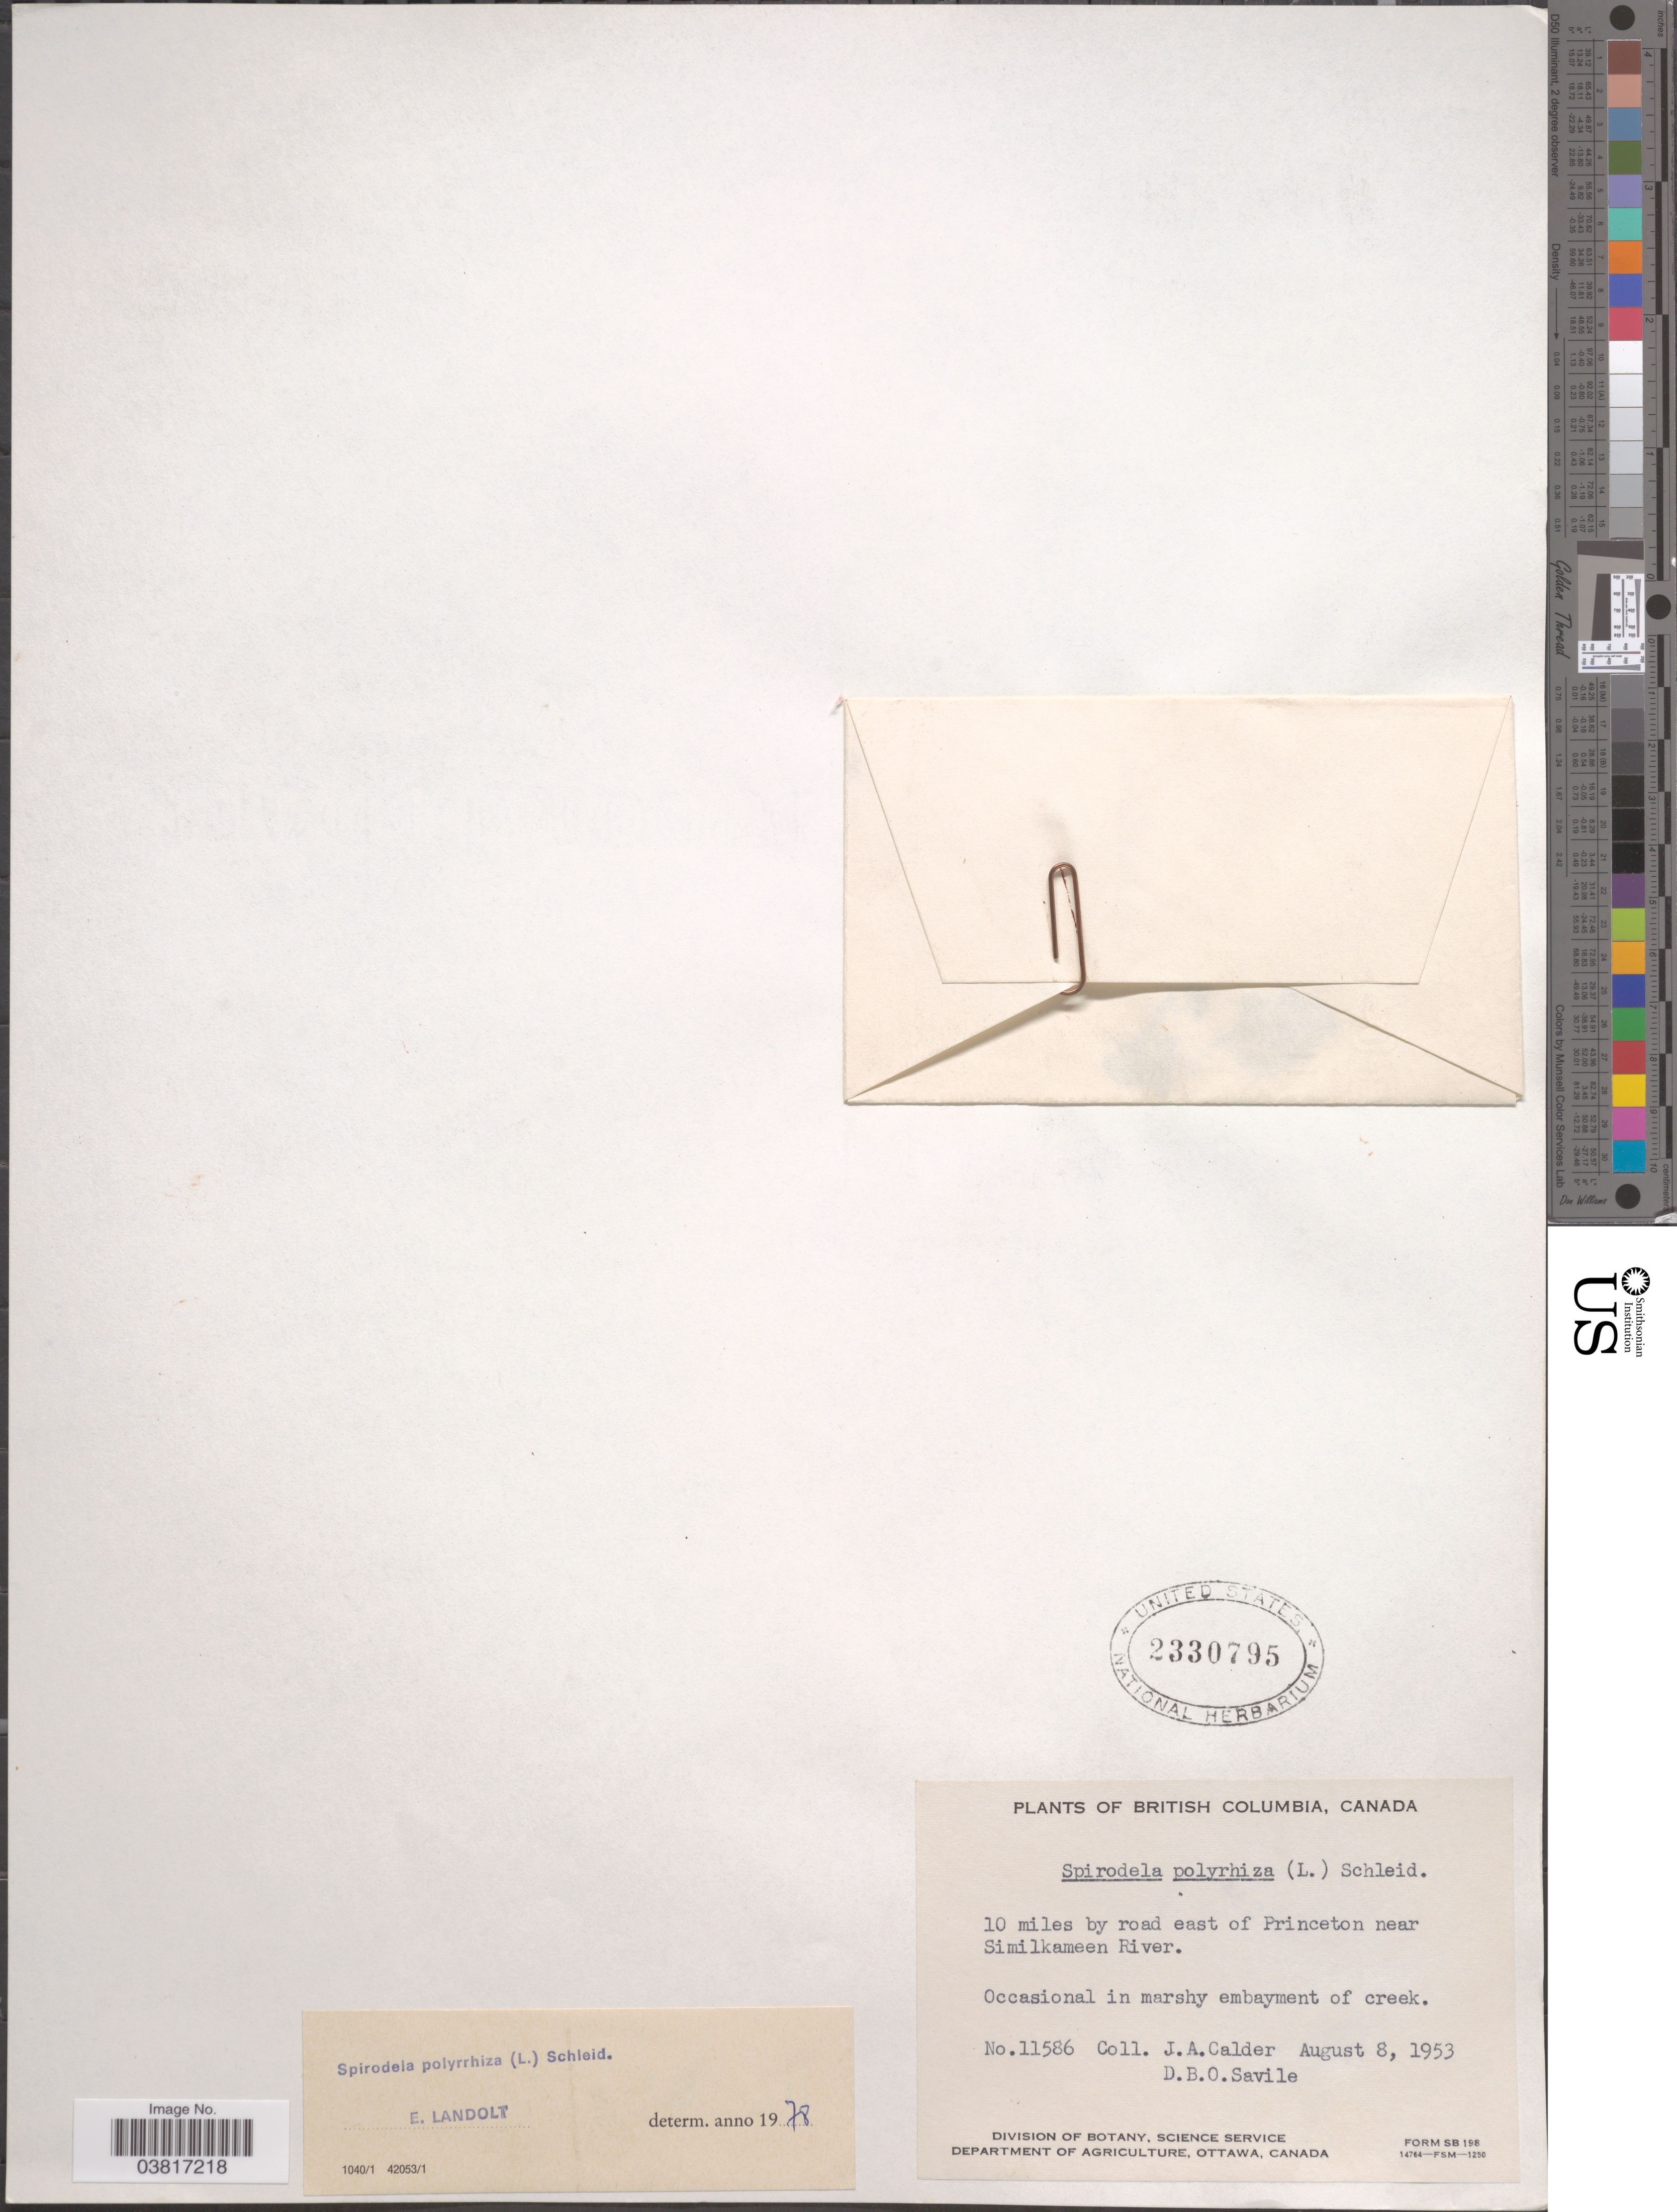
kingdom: Plantae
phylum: Tracheophyta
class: Liliopsida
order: Alismatales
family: Araceae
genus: Spirodela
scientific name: Spirodela polyrrhiza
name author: (L.) Schleid.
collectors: J. A. Calder & D. Savile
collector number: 11586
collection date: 1953-08-08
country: Canada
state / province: British Columbia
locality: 10 miles by road east of Princeton near Similkameen River. In marshy embayment of creek.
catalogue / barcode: US 2330795